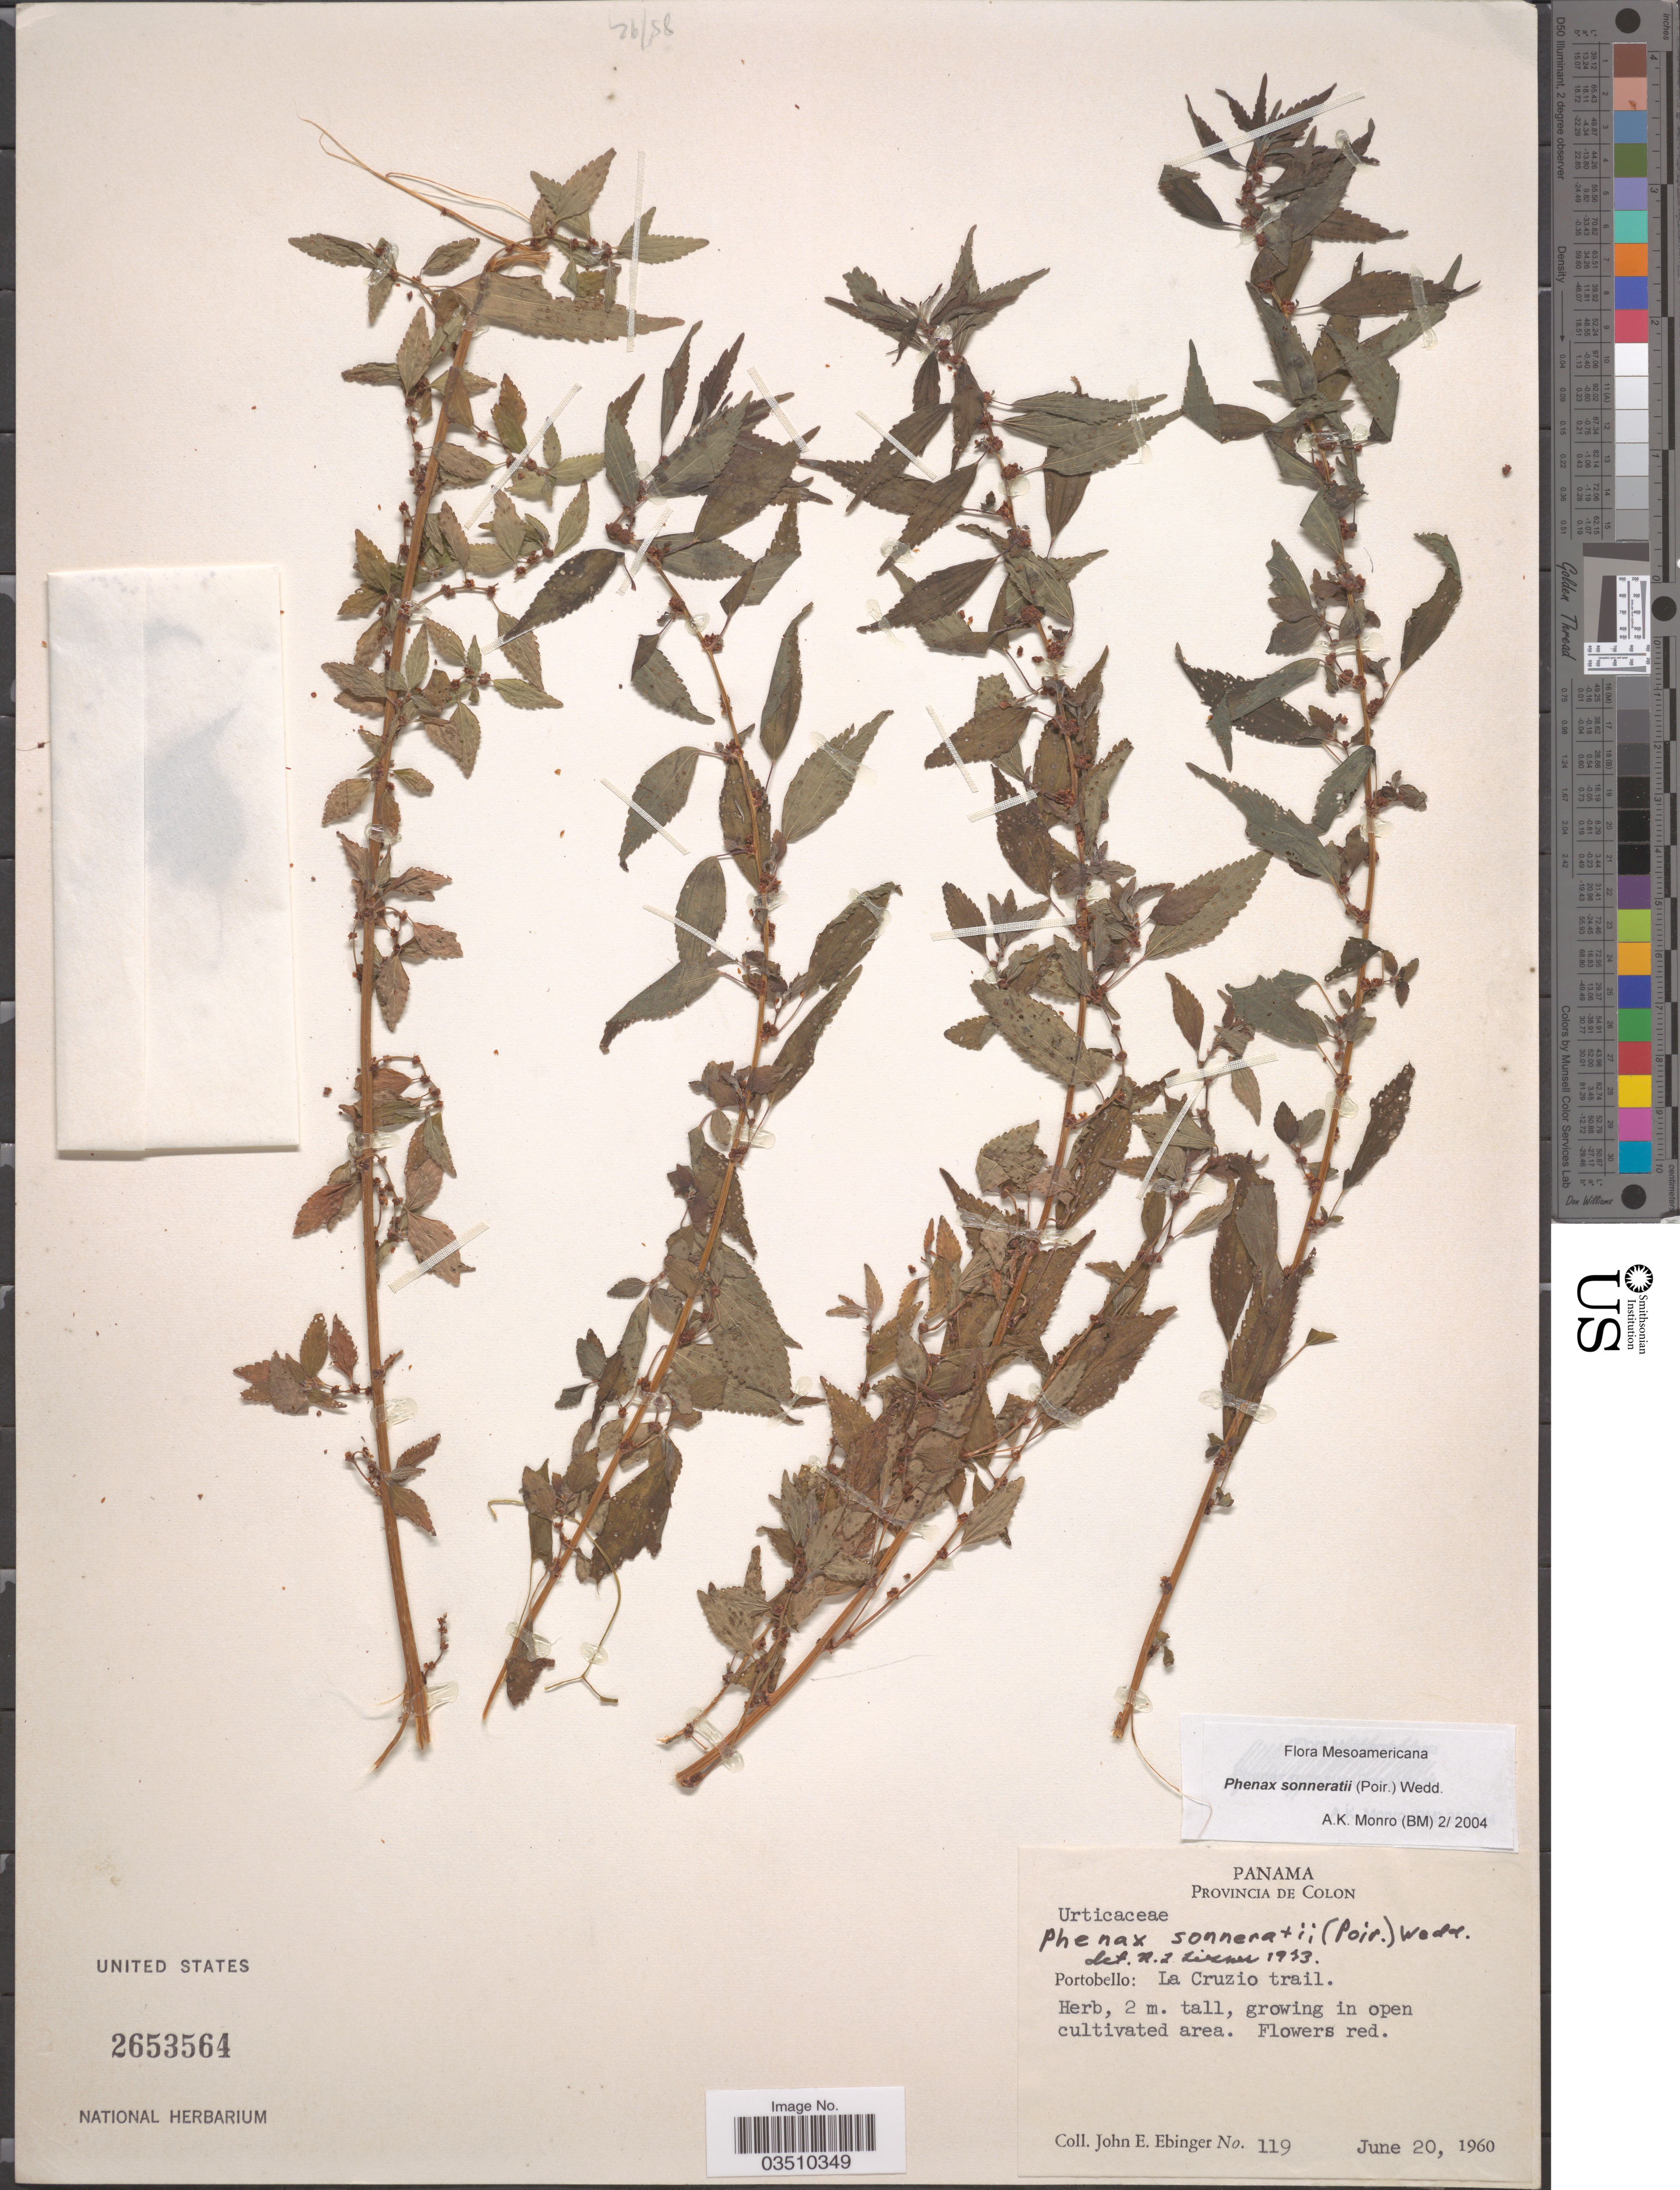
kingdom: Plantae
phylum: Tracheophyta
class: Magnoliopsida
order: Rosales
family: Urticaceae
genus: Phenax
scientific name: Phenax sonneratii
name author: (Poir.) Wedd.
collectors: J. Ebinger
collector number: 119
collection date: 1960-06-20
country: Panama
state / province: Colón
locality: Portobello: La Cruzio trail.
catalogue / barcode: US 2653564